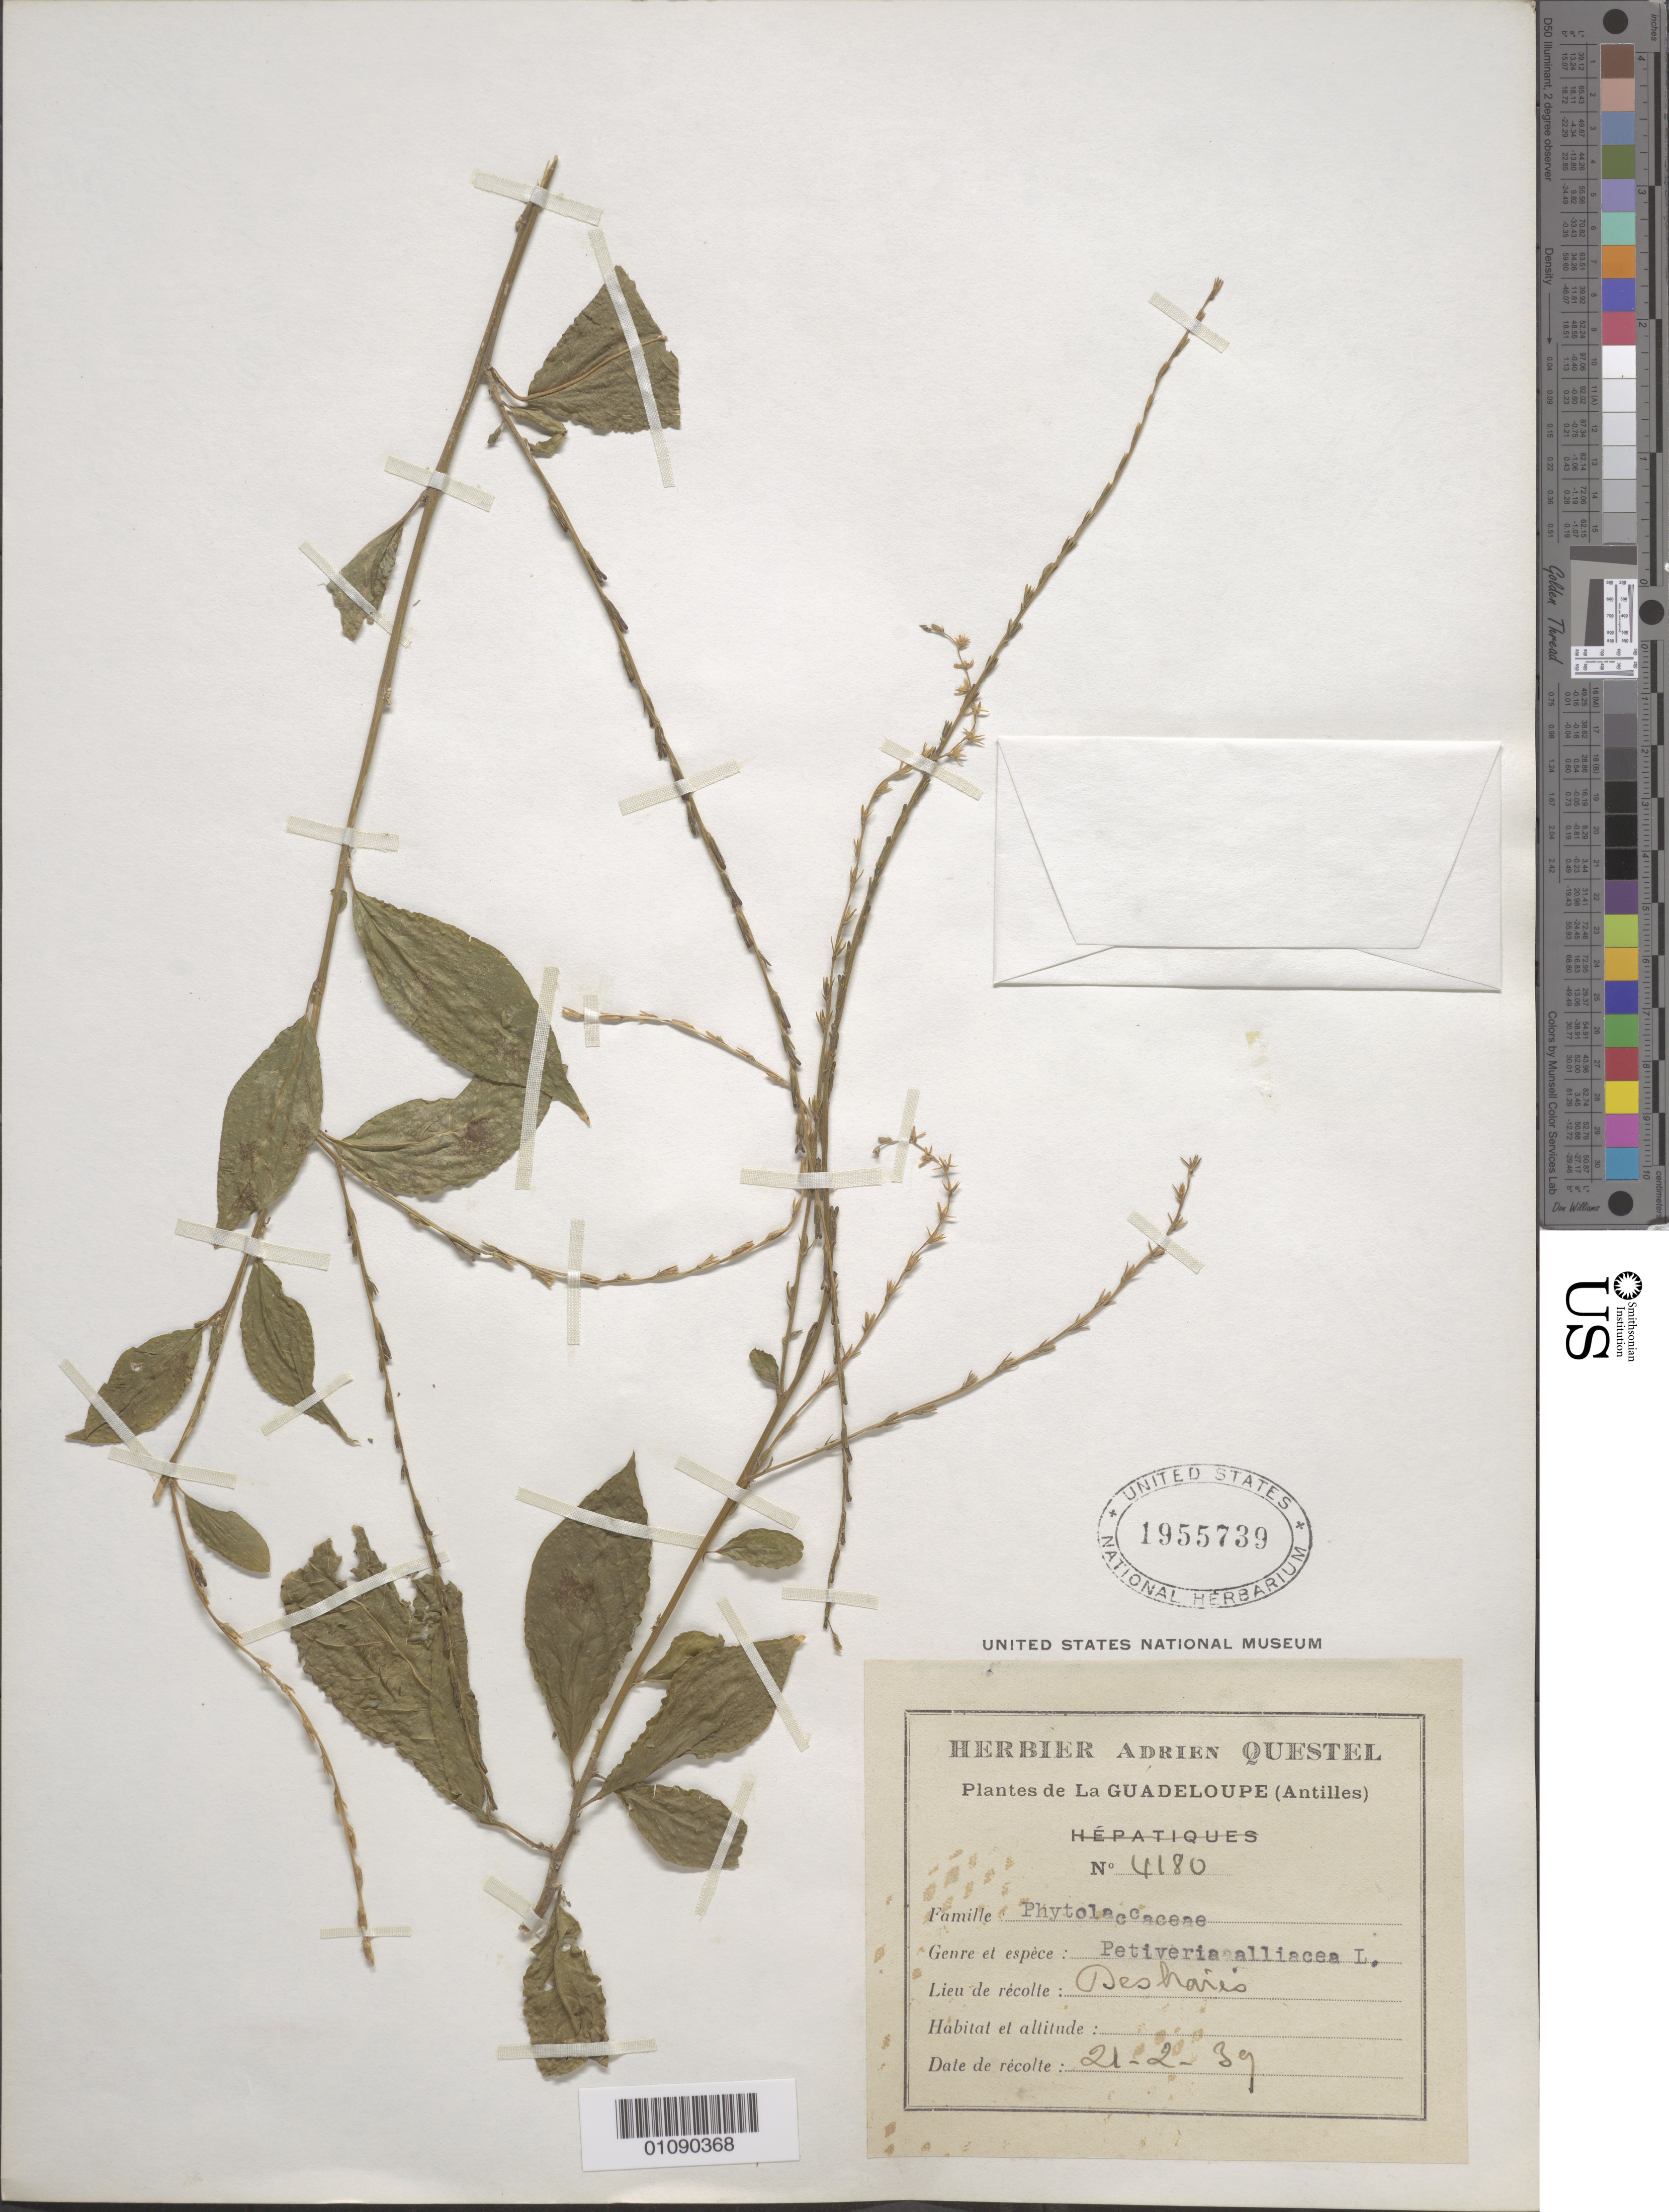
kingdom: Plantae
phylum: Tracheophyta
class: Magnoliopsida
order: Caryophyllales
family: Phytolaccaceae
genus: Petiveria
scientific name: Petiveria alliacea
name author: L.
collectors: A. Questel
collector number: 4180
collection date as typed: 21 Feb 1939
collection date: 1939-02-21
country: Guadeloupe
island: Basse Terre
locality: Deshaies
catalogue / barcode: US 1955739